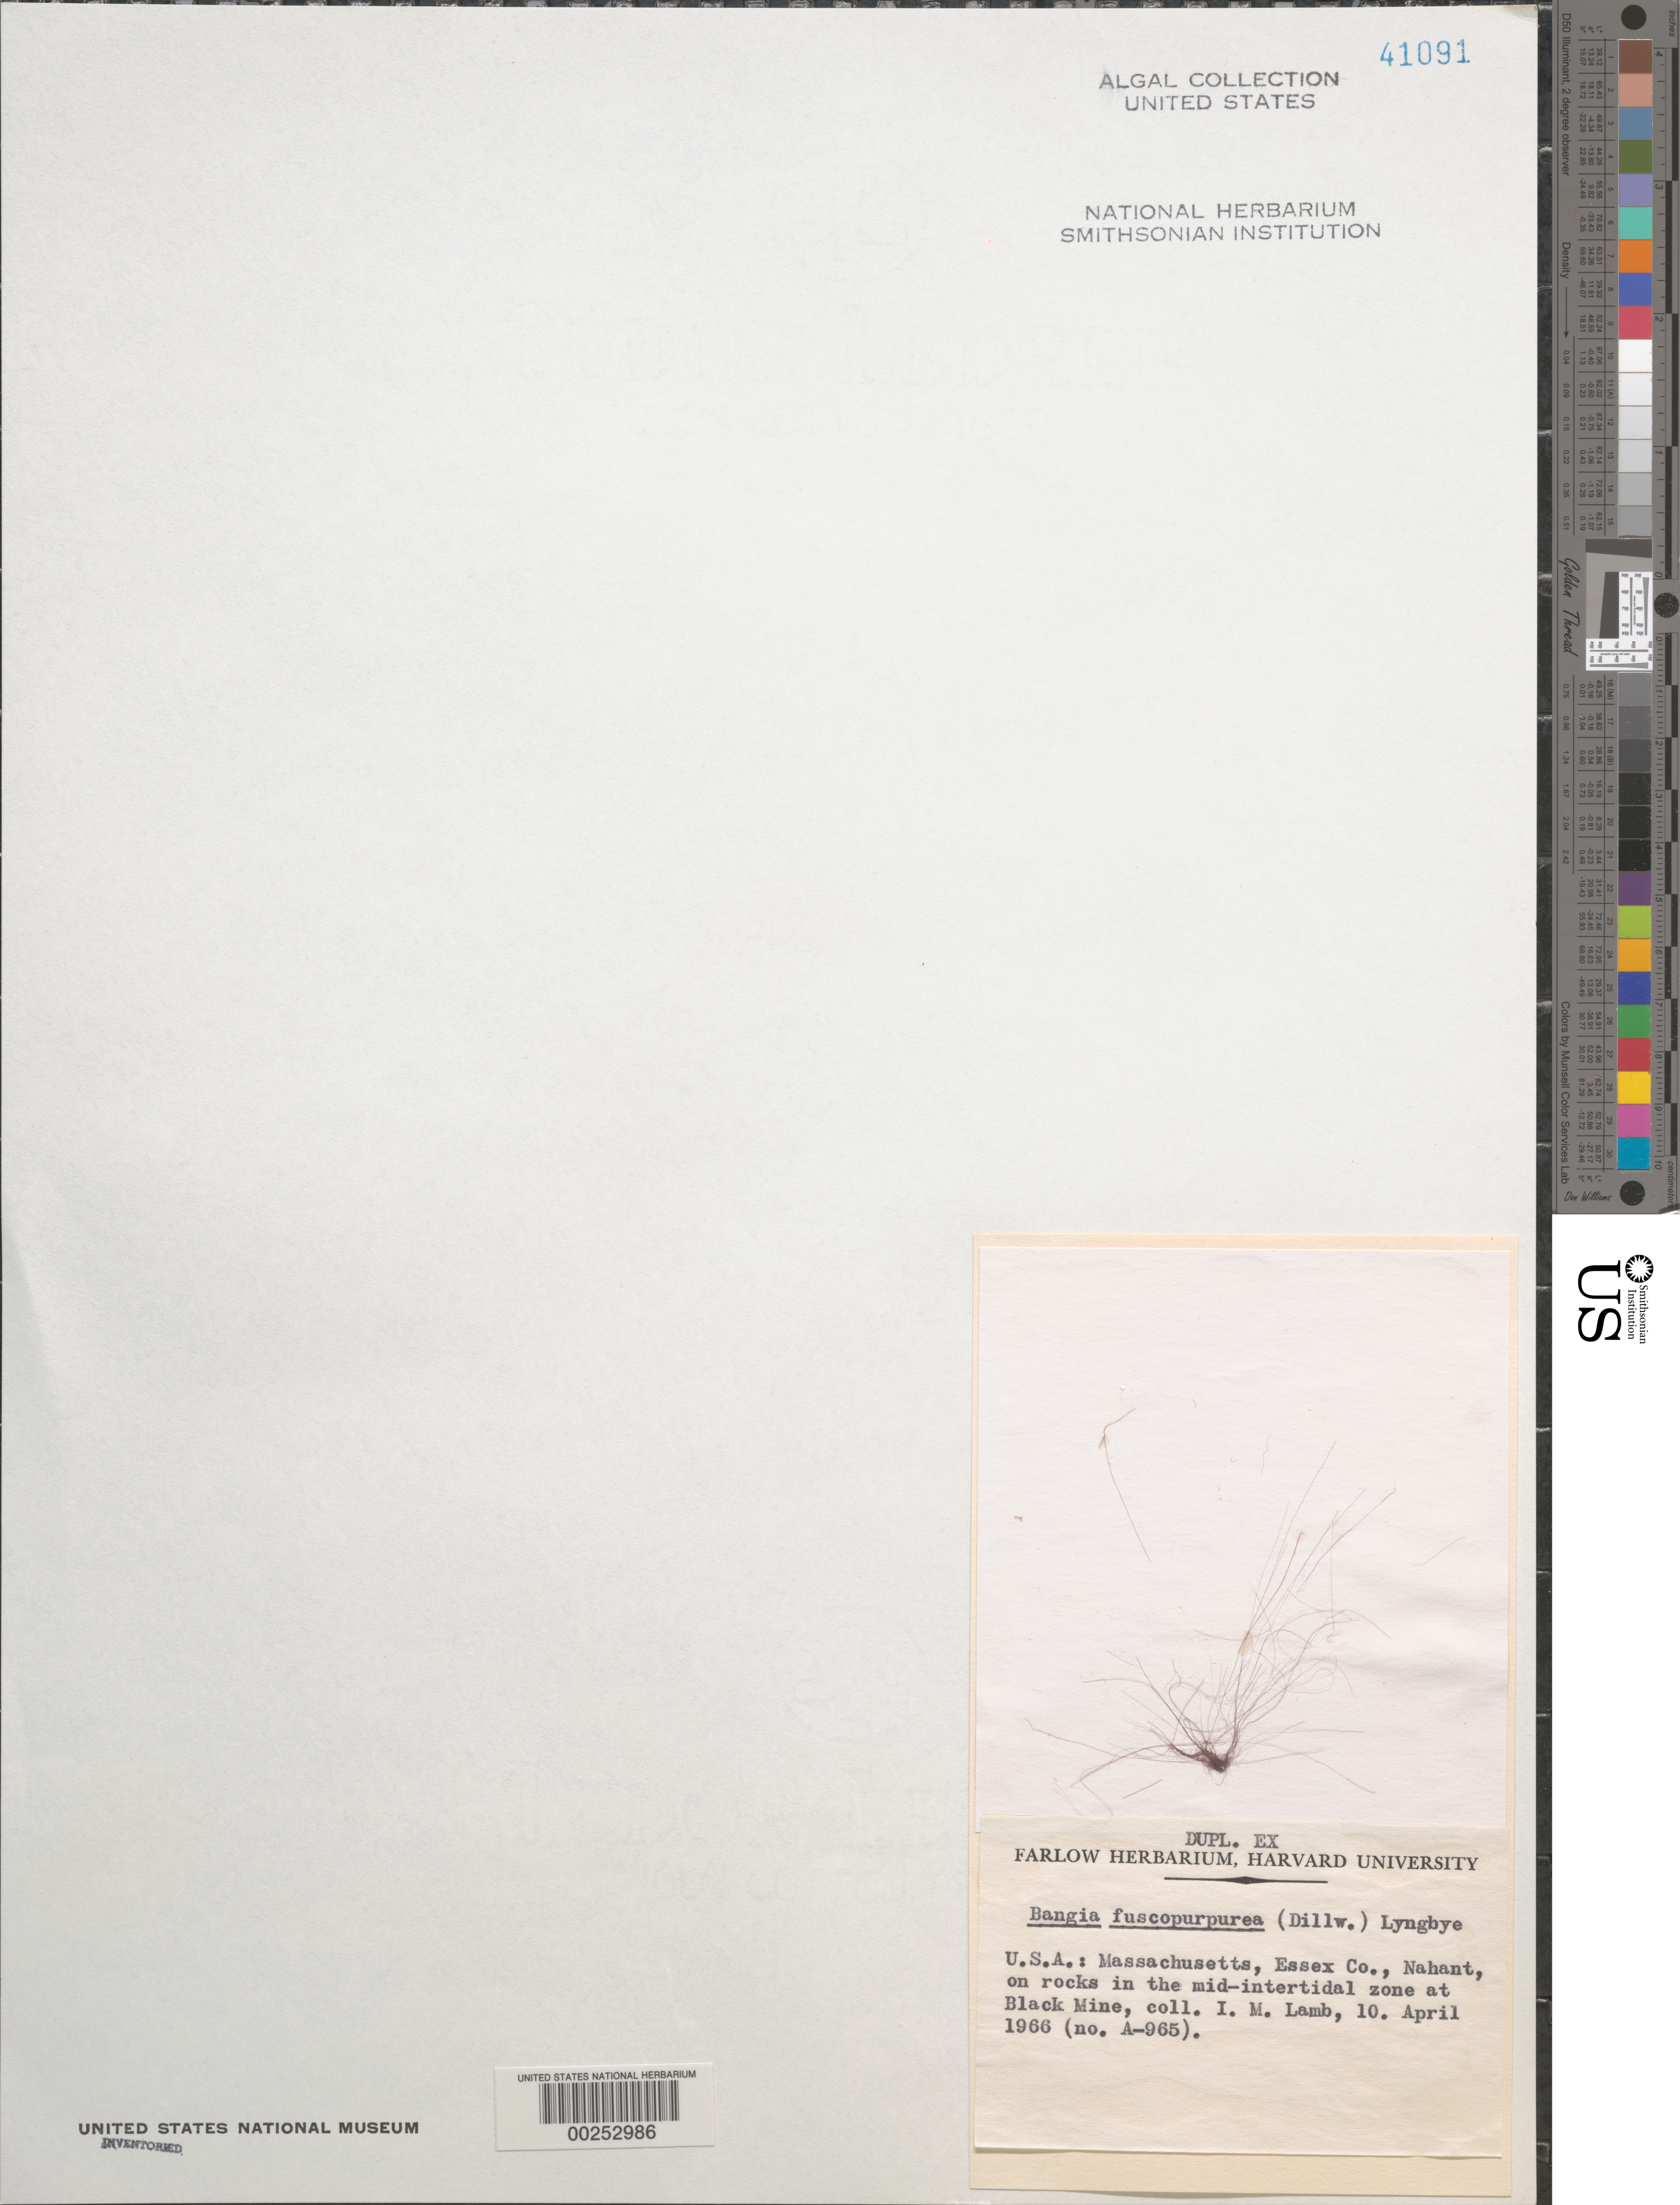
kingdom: Plantae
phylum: Rhodophyta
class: Bangiophyceae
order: Bangiales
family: Bangiaceae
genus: Bangia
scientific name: Bangia fuscopurpurea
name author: (Dillwyn) Lyngb.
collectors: I. M. Lamb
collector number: A-965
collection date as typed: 10 Apr 1966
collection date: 1966-04-10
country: United States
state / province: Massachusetts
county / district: Essex County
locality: Black Mine, Nahant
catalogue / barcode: US 41091